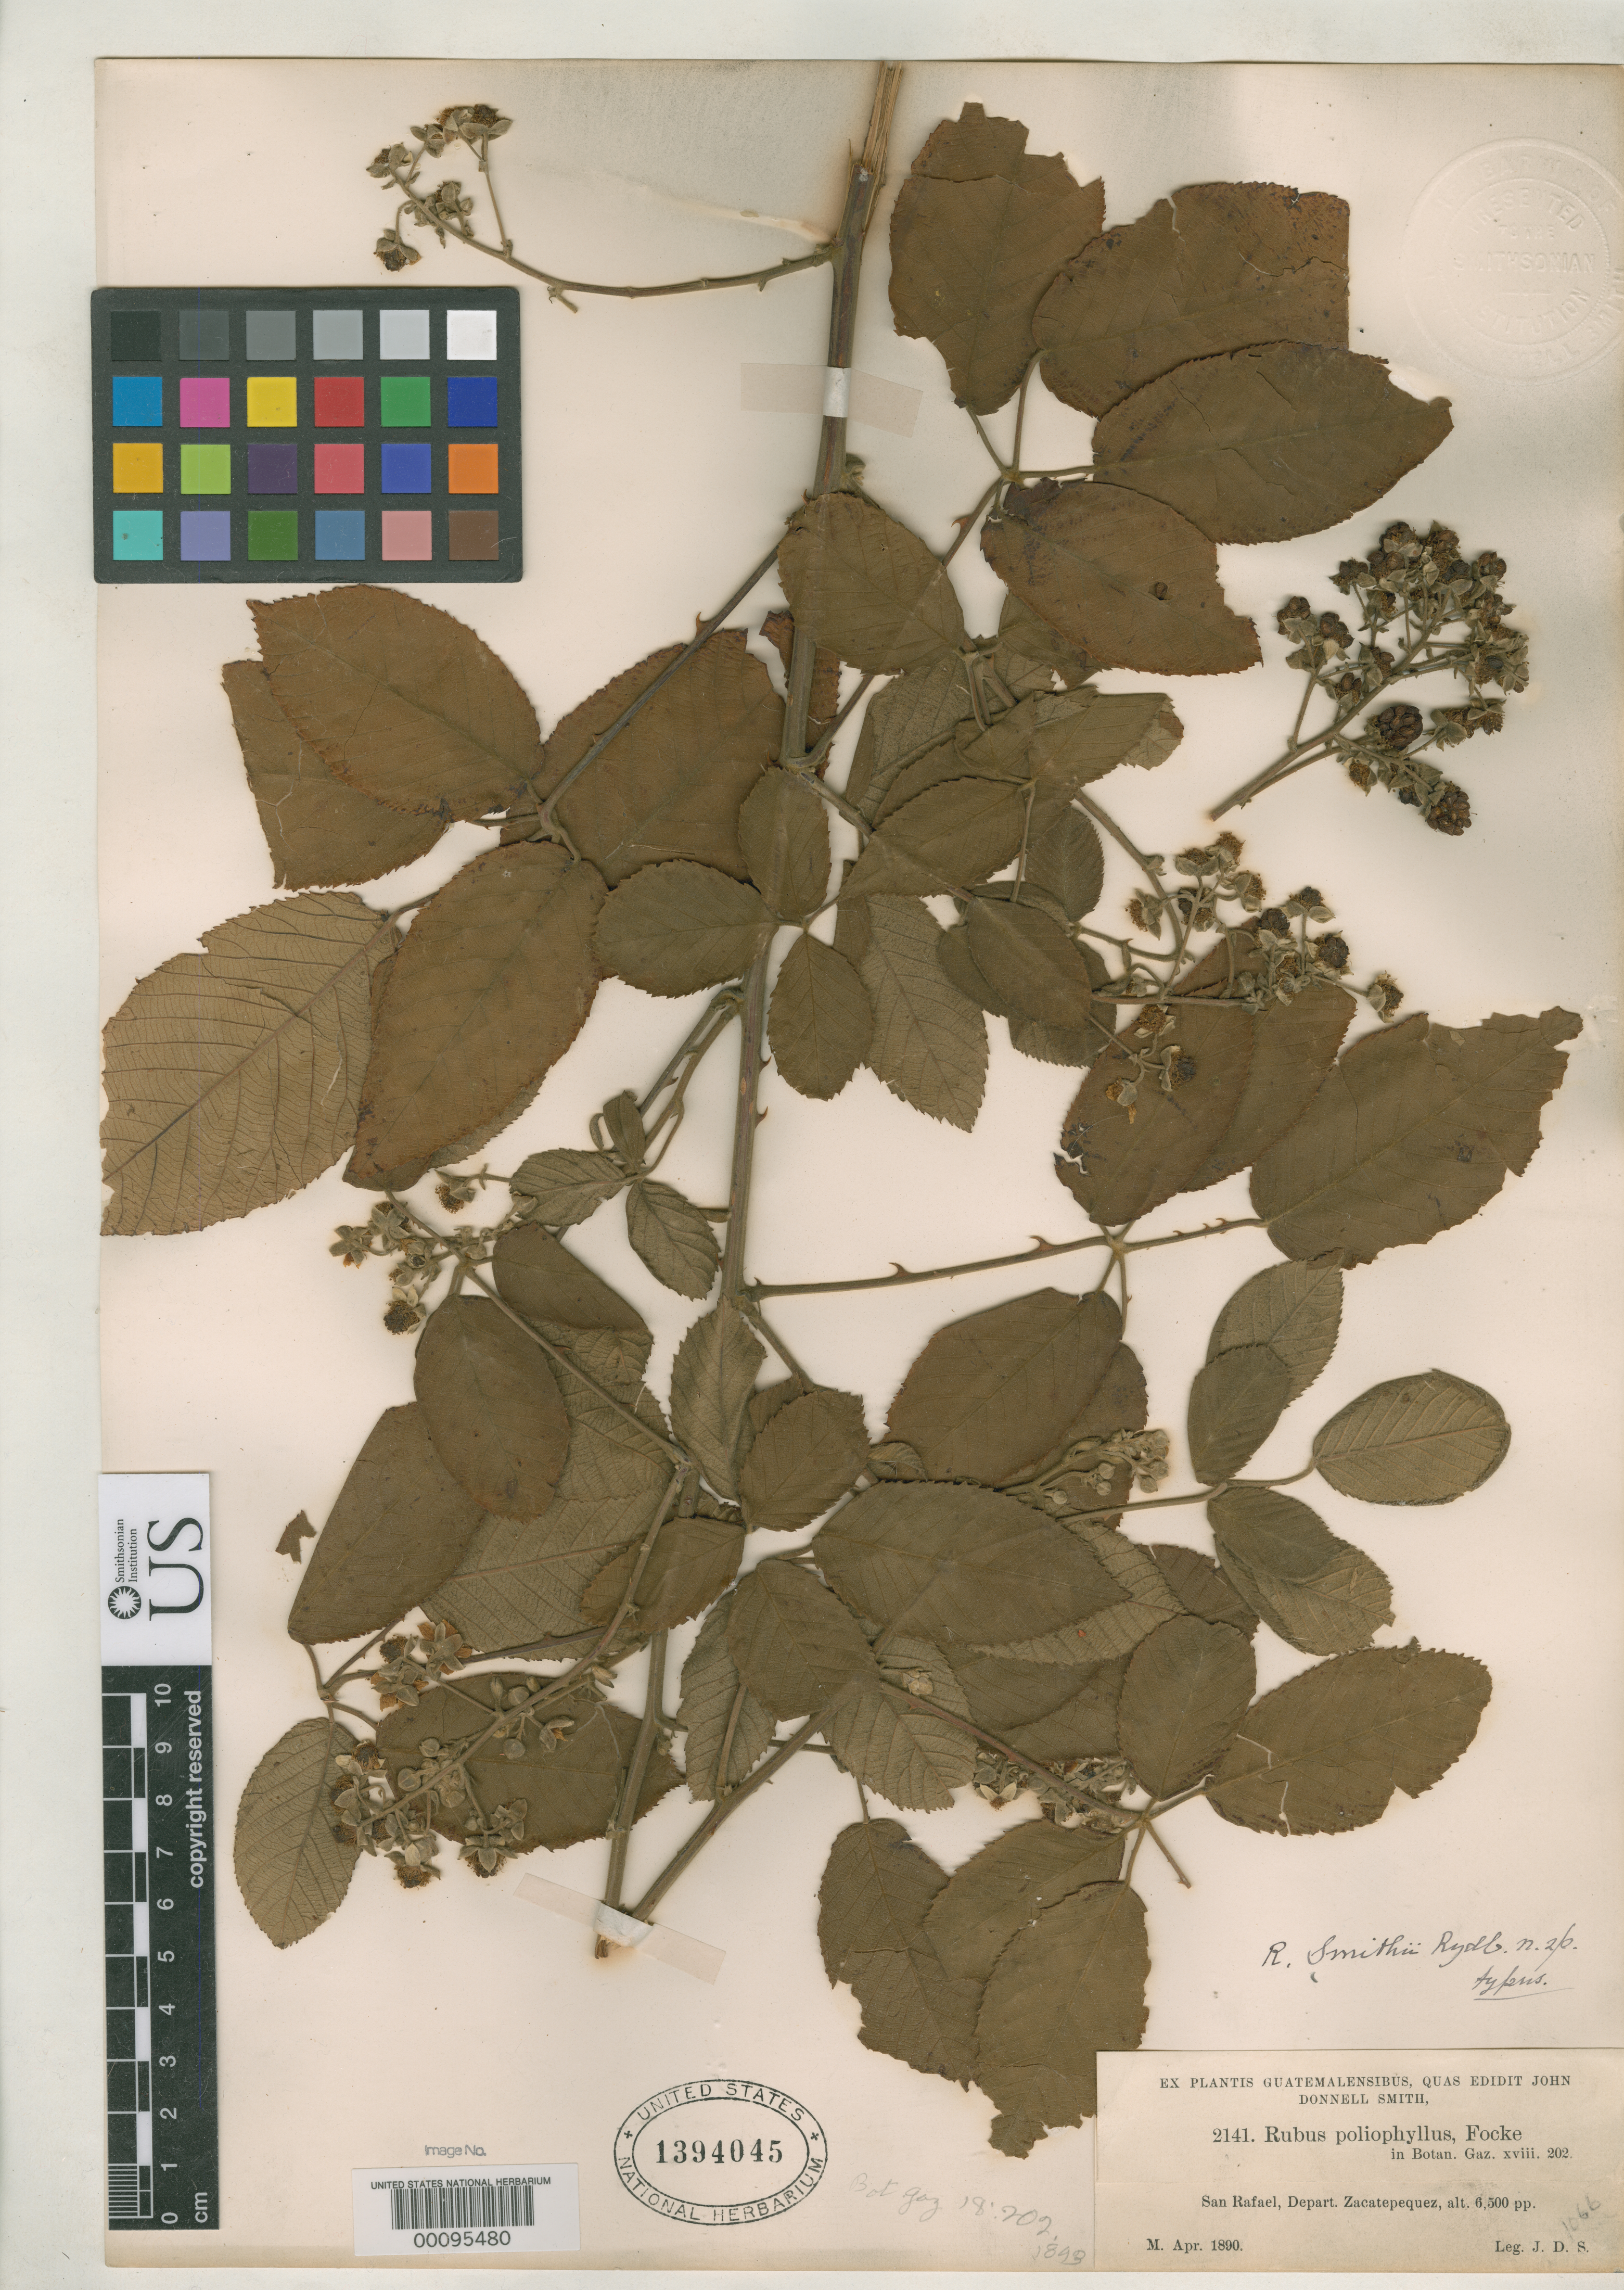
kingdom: Plantae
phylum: Tracheophyta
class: Magnoliopsida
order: Rosales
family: Rosaceae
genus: Rubus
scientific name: Rubus poliophyllus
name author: Focke in Donn. Sm.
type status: Isosyntype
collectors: J. Donnell Smith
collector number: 2141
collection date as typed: Apr 1890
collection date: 1890-04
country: Guatemala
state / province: Sacatepéquez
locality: San Rafael.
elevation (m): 1981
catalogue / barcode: US 1394045